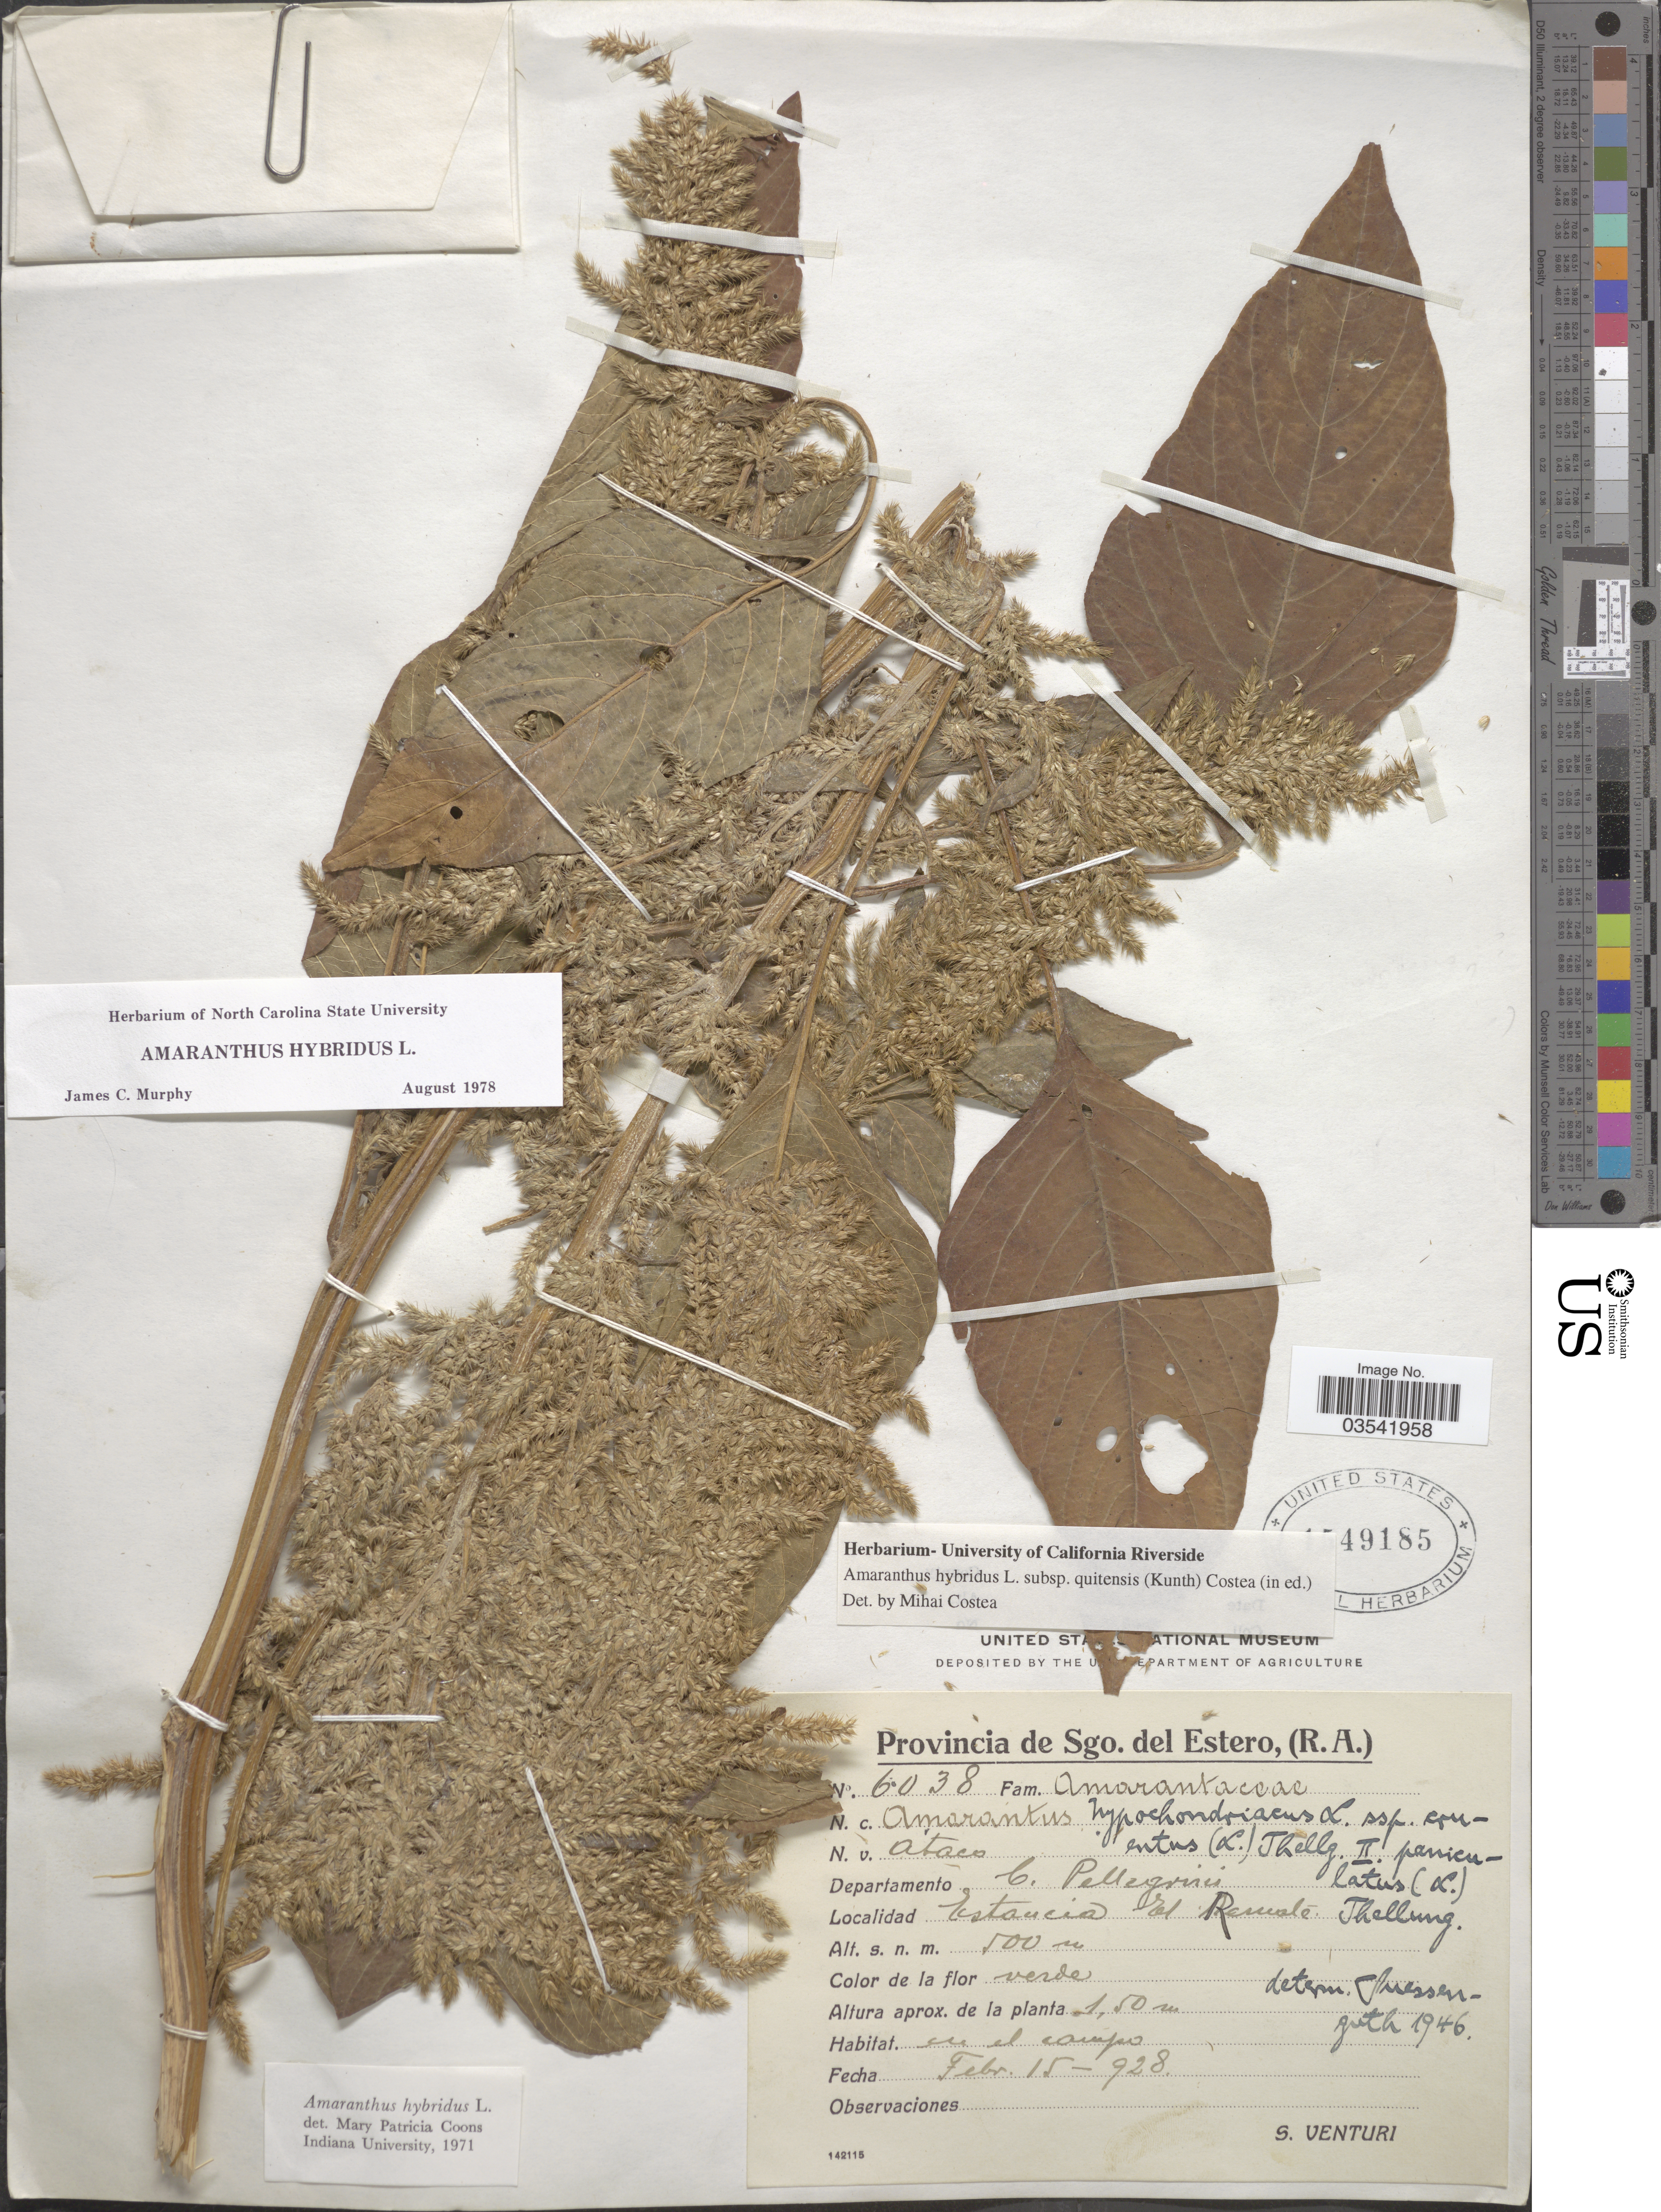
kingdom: Plantae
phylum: Tracheophyta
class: Magnoliopsida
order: Caryophyllales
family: Amaranthaceae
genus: Amaranthus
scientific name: Amaranthus hybridus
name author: L.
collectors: S. Venturi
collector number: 6038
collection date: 1928-02-15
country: Argentina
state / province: Santiago del Estero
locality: Departamento C. Pellegrini. Estancia El Remate.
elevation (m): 500